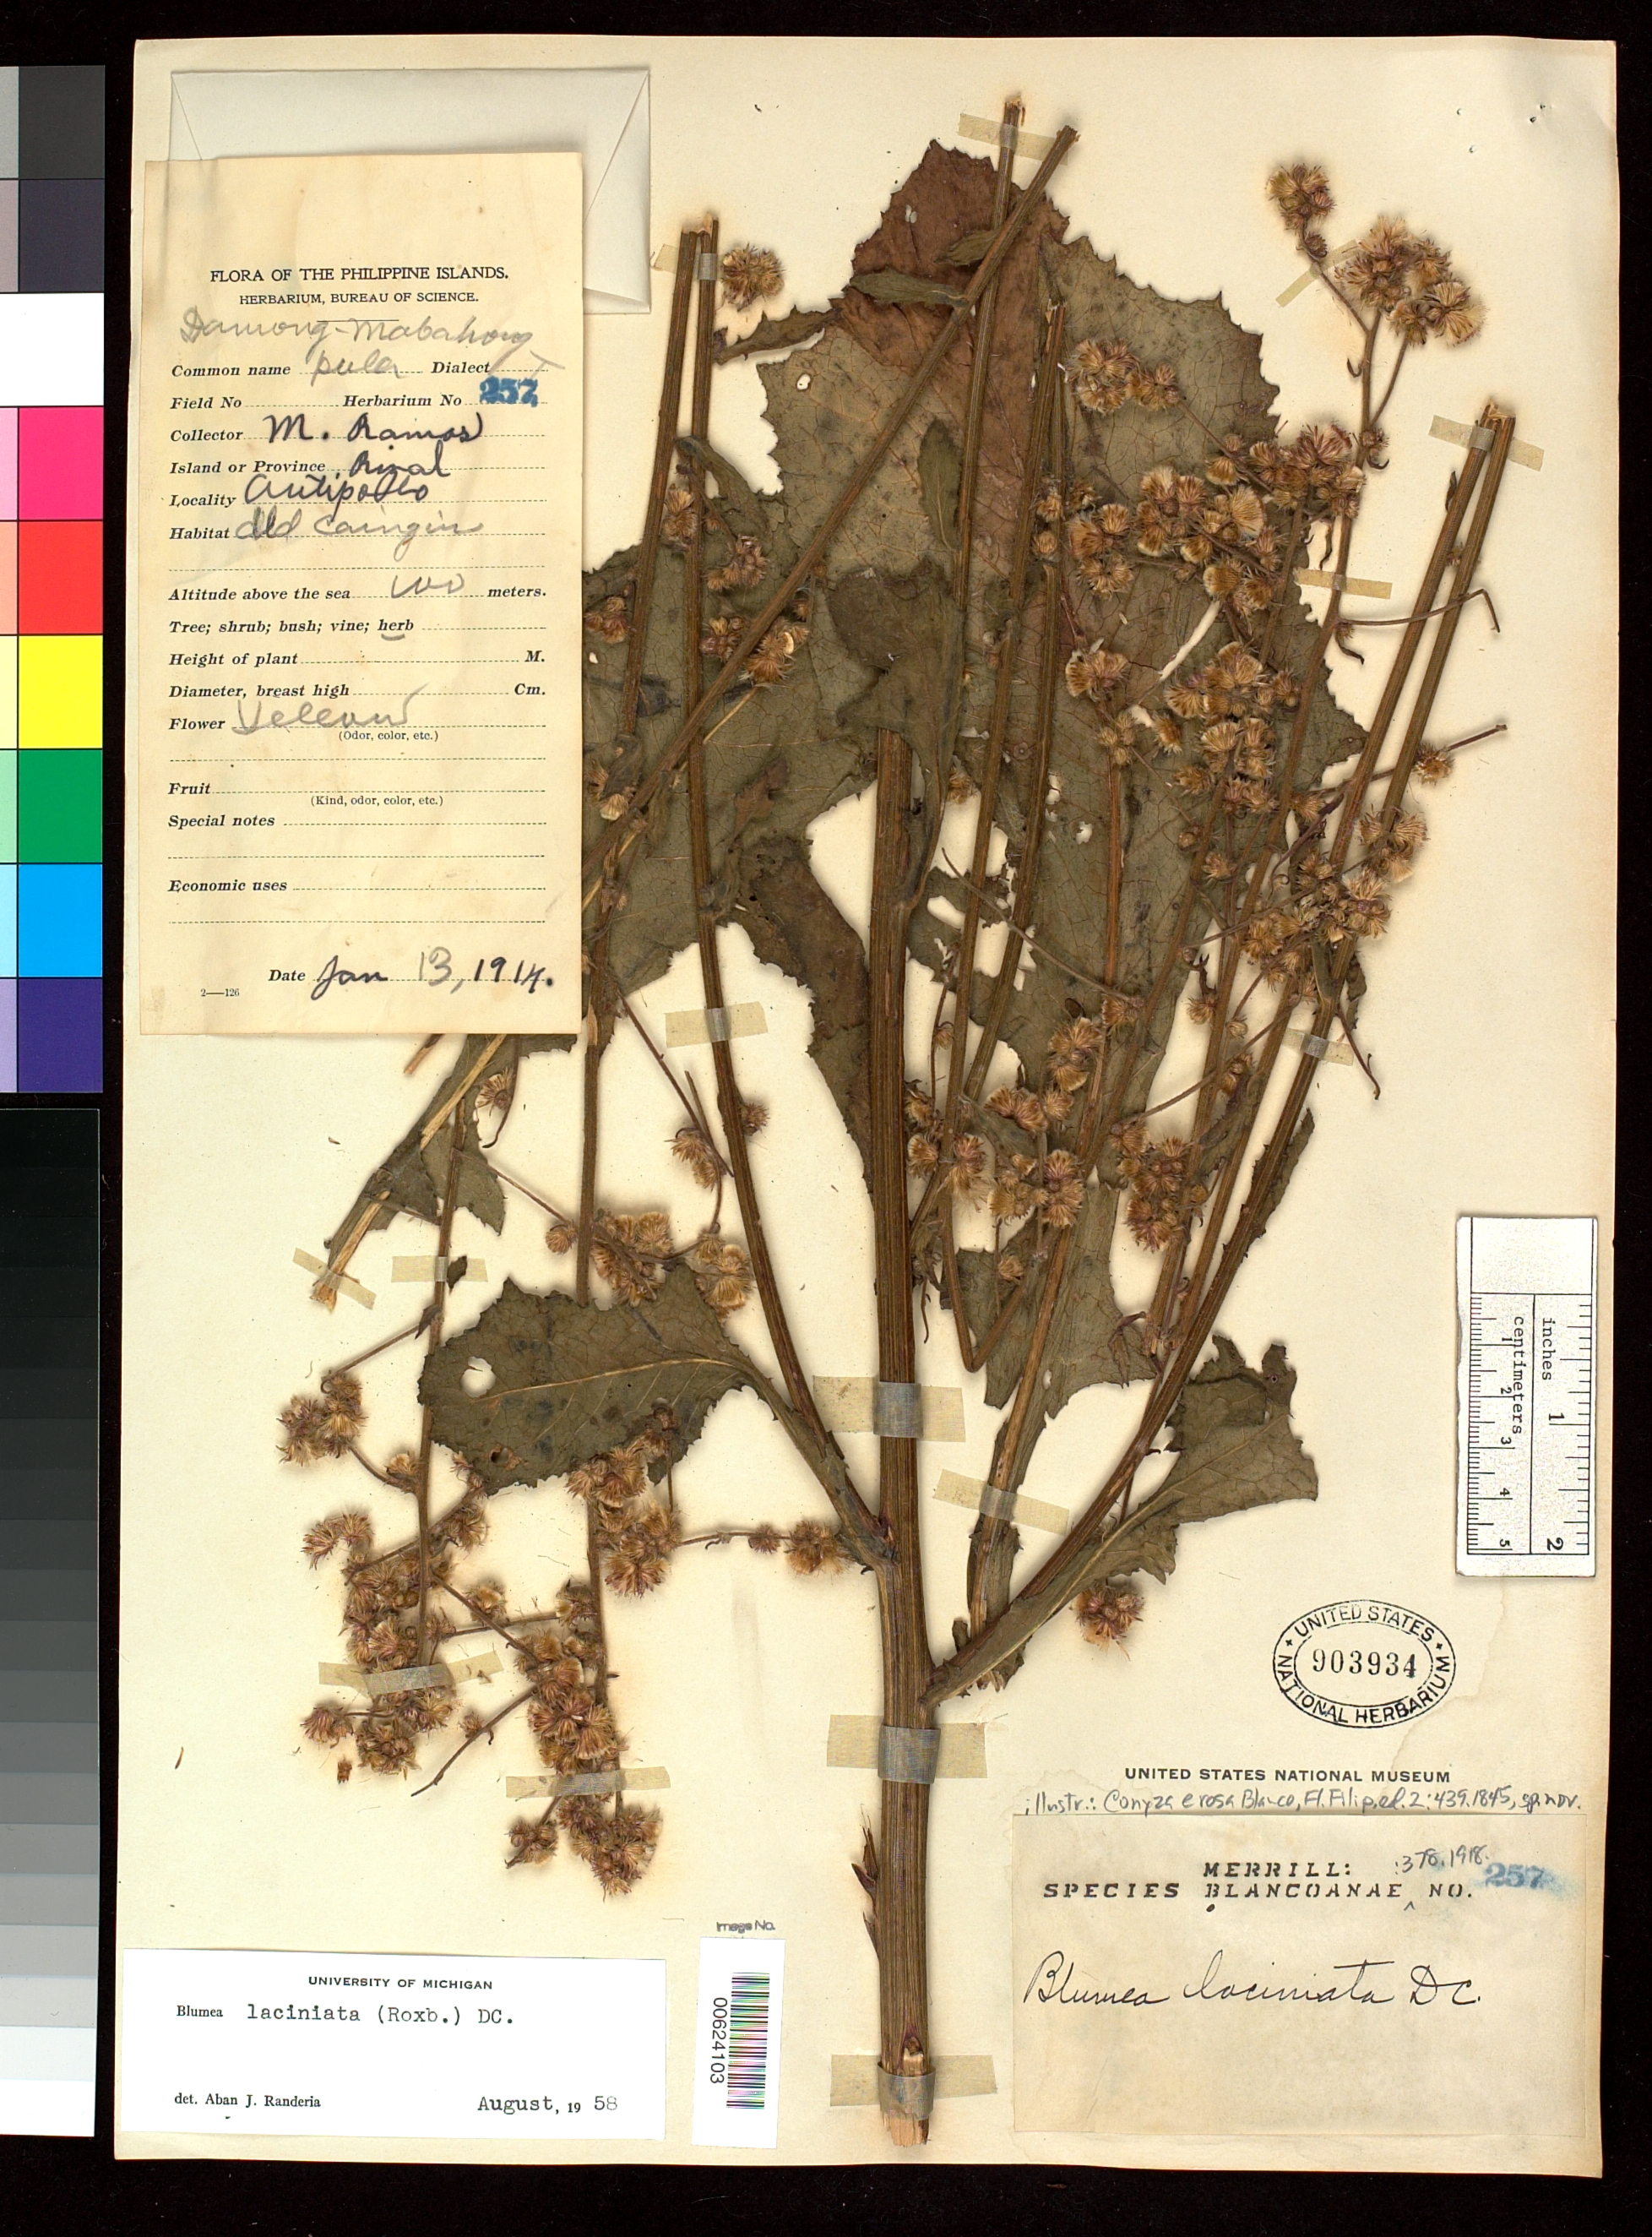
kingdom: Plantae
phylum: Tracheophyta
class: Magnoliopsida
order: Asterales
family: Asteraceae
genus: Conyza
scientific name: Conyza erosa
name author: Blanco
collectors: M. Ramos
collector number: Sp. Blancoan. 0257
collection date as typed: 13 Jan 1914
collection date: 1914-01-13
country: Philippines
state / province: Calabarzon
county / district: Rizal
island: Luzon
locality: Antipolo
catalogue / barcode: US 903934